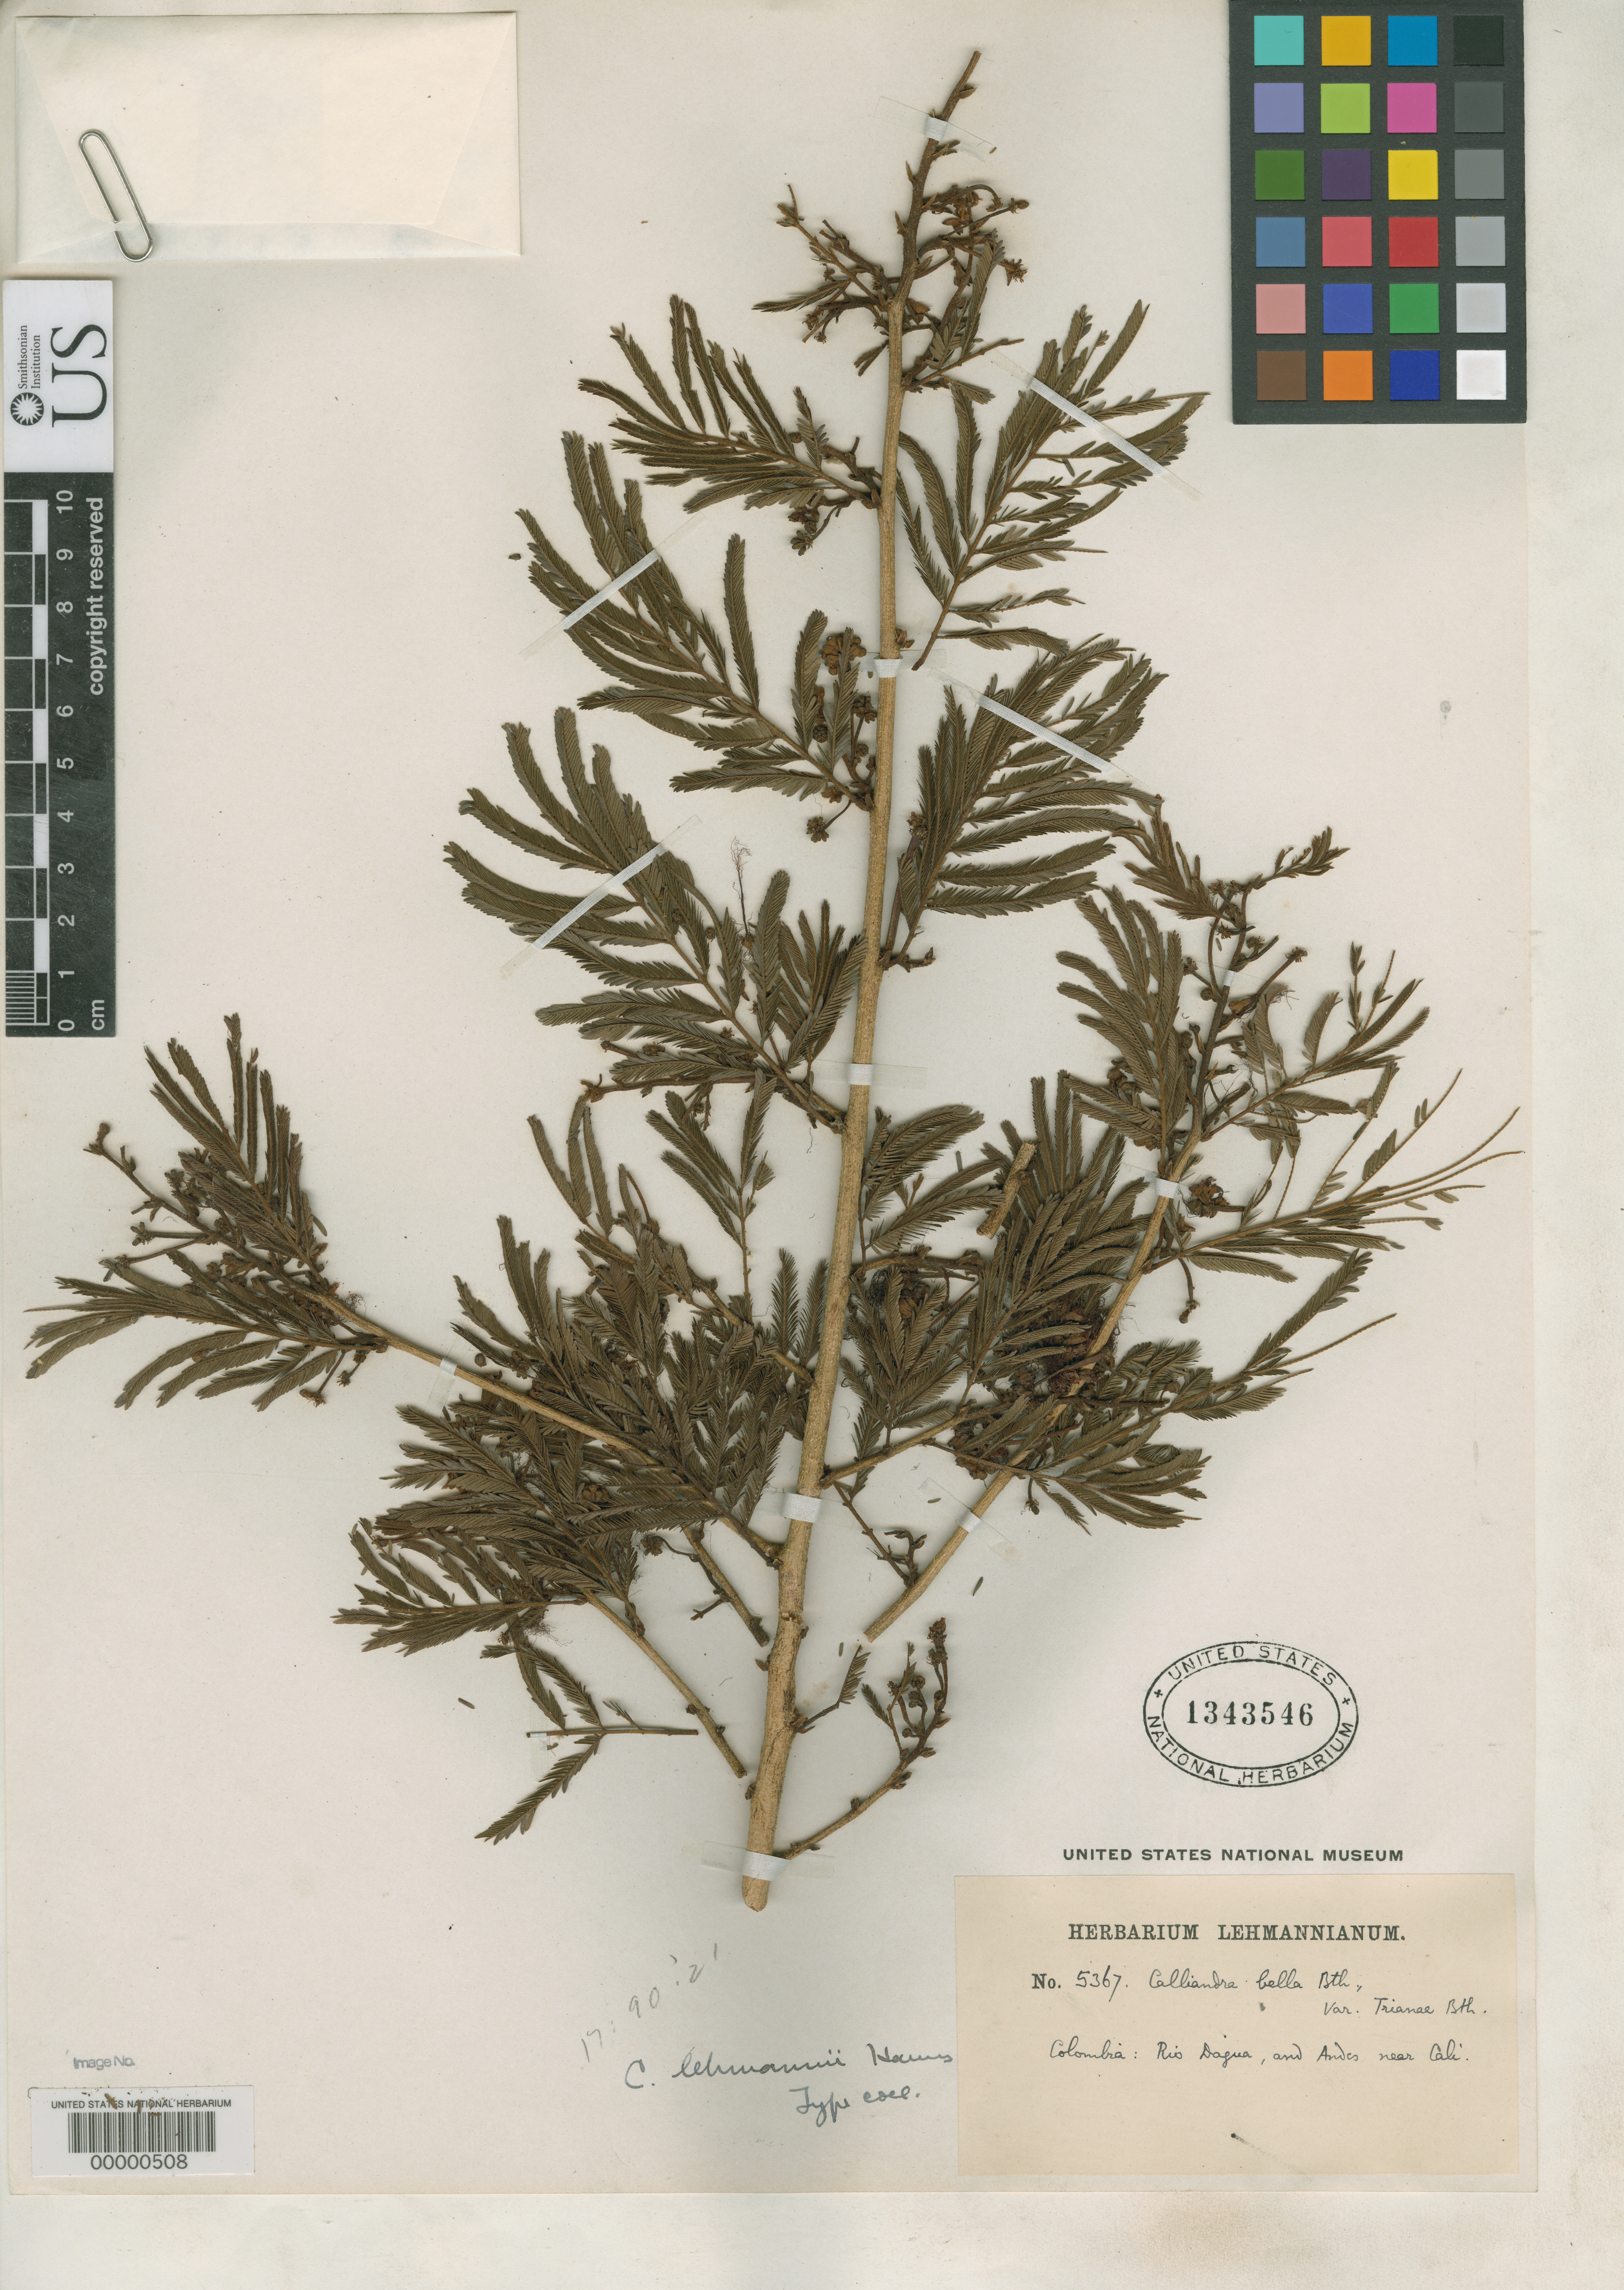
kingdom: Plantae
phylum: Tracheophyta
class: Magnoliopsida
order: Fabales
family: Fabaceae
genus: Calliandra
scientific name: Calliandra lehmannii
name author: Harms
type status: Isotype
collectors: F. C. Lehmann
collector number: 5367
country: Colombia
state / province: Valle del Cauca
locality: Rio Dagua, and Andes, near Cali.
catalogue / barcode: US 1343546